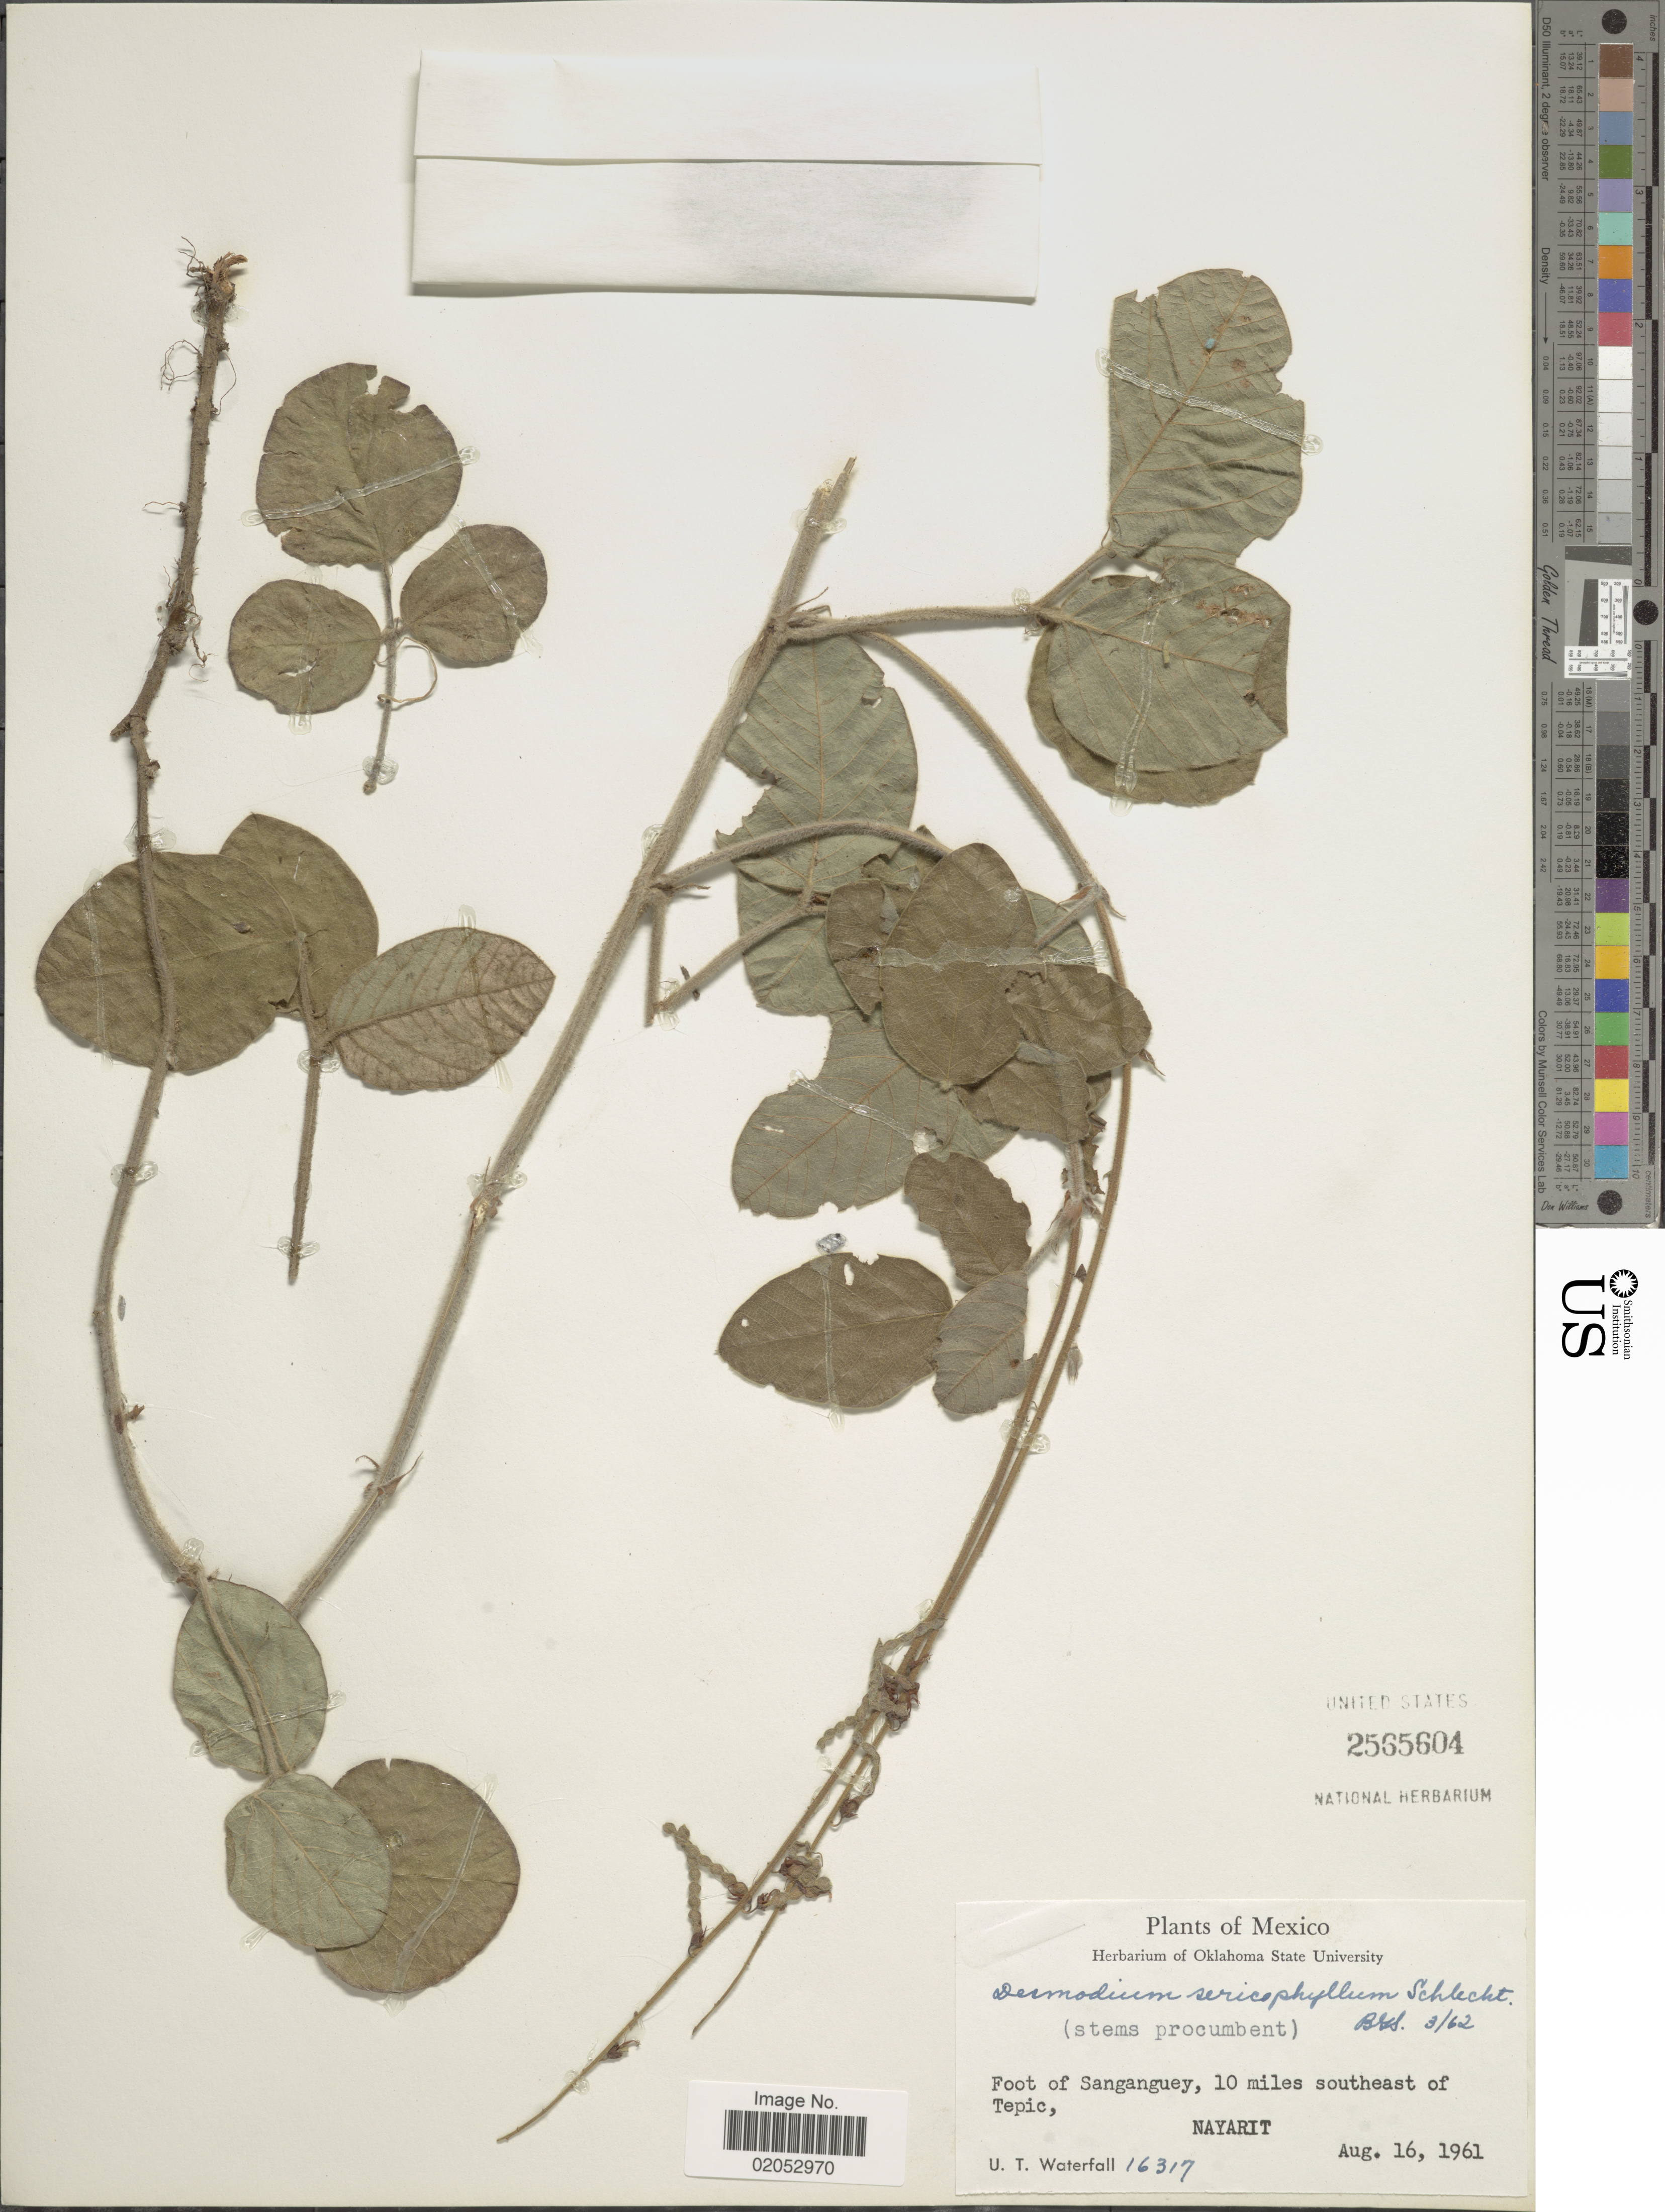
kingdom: Plantae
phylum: Tracheophyta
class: Magnoliopsida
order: Fabales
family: Fabaceae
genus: Desmodium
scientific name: Desmodium sericophyllum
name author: Schltdl.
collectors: U. T. Waterfall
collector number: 16317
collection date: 1961-08-16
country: Mexico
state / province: Nayarit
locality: Foot of Sanganguey, 10 miles southeast of Tepic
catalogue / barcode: US 2565604